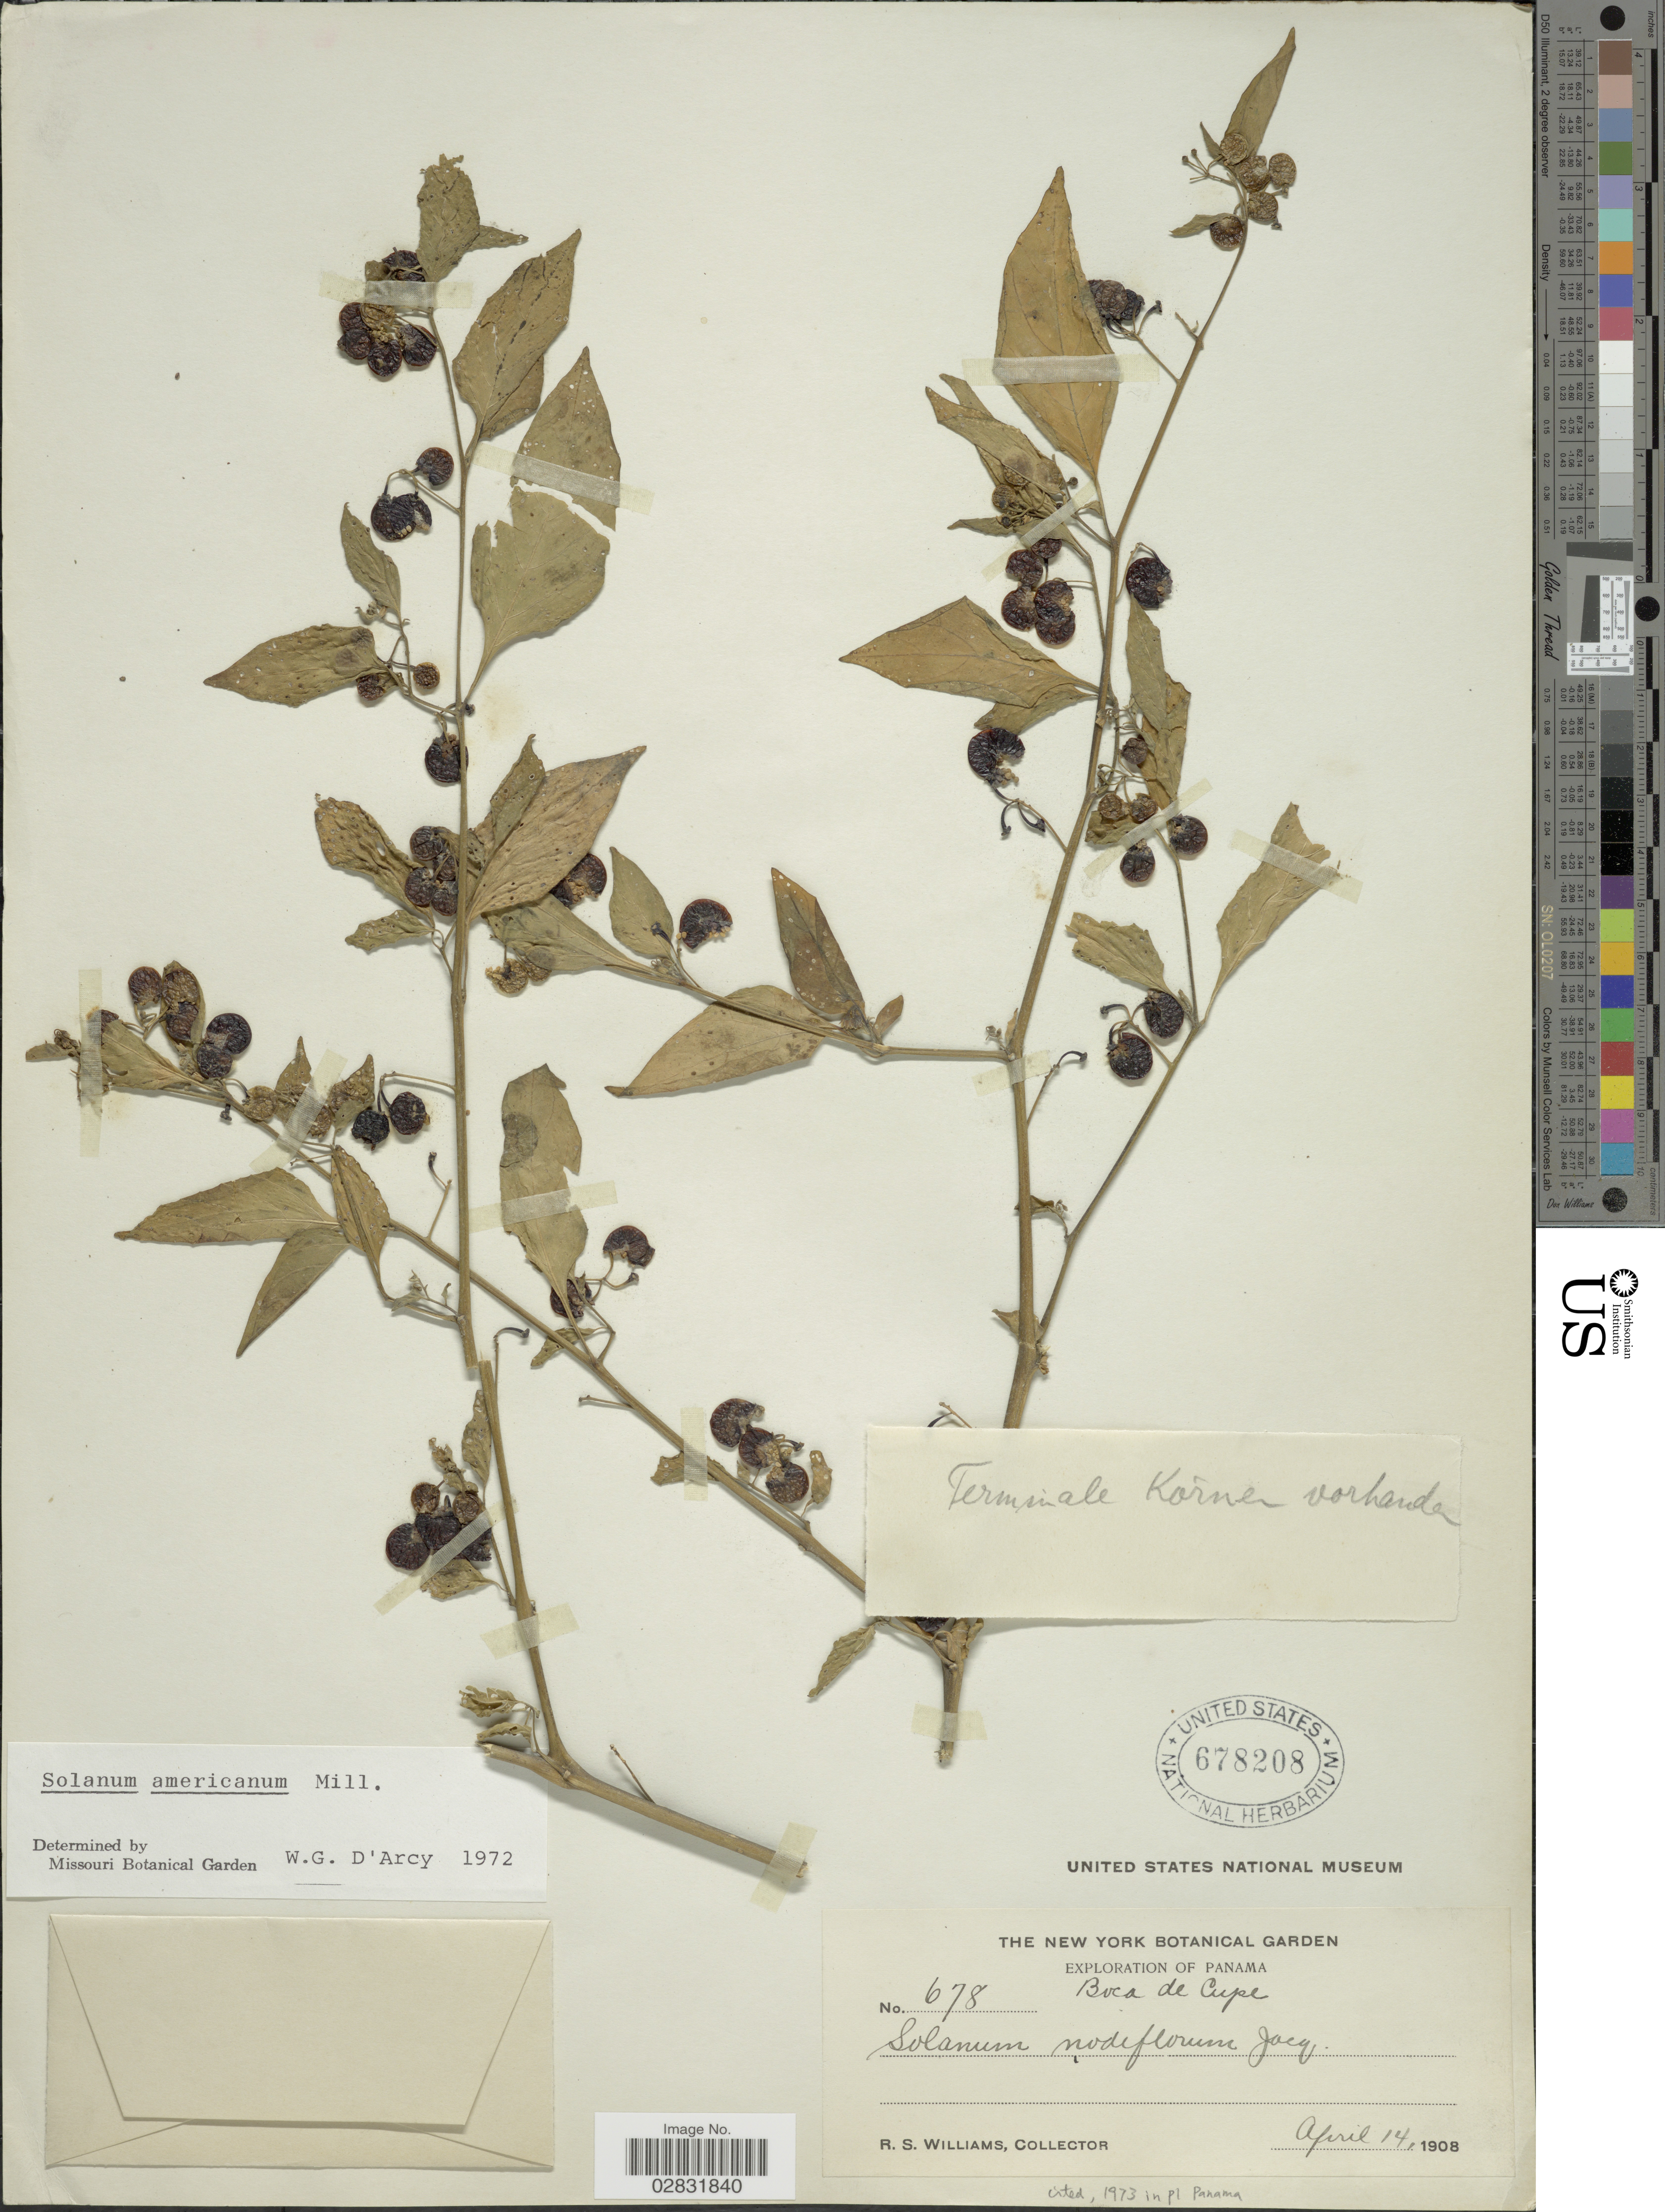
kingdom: Plantae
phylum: Tracheophyta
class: Magnoliopsida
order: Solanales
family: Solanaceae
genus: Solanum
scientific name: Solanum americanum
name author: Mill.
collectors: R. S. Williams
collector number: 678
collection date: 1908-04-14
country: Panama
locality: Boca de Cupe.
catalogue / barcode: US 678208